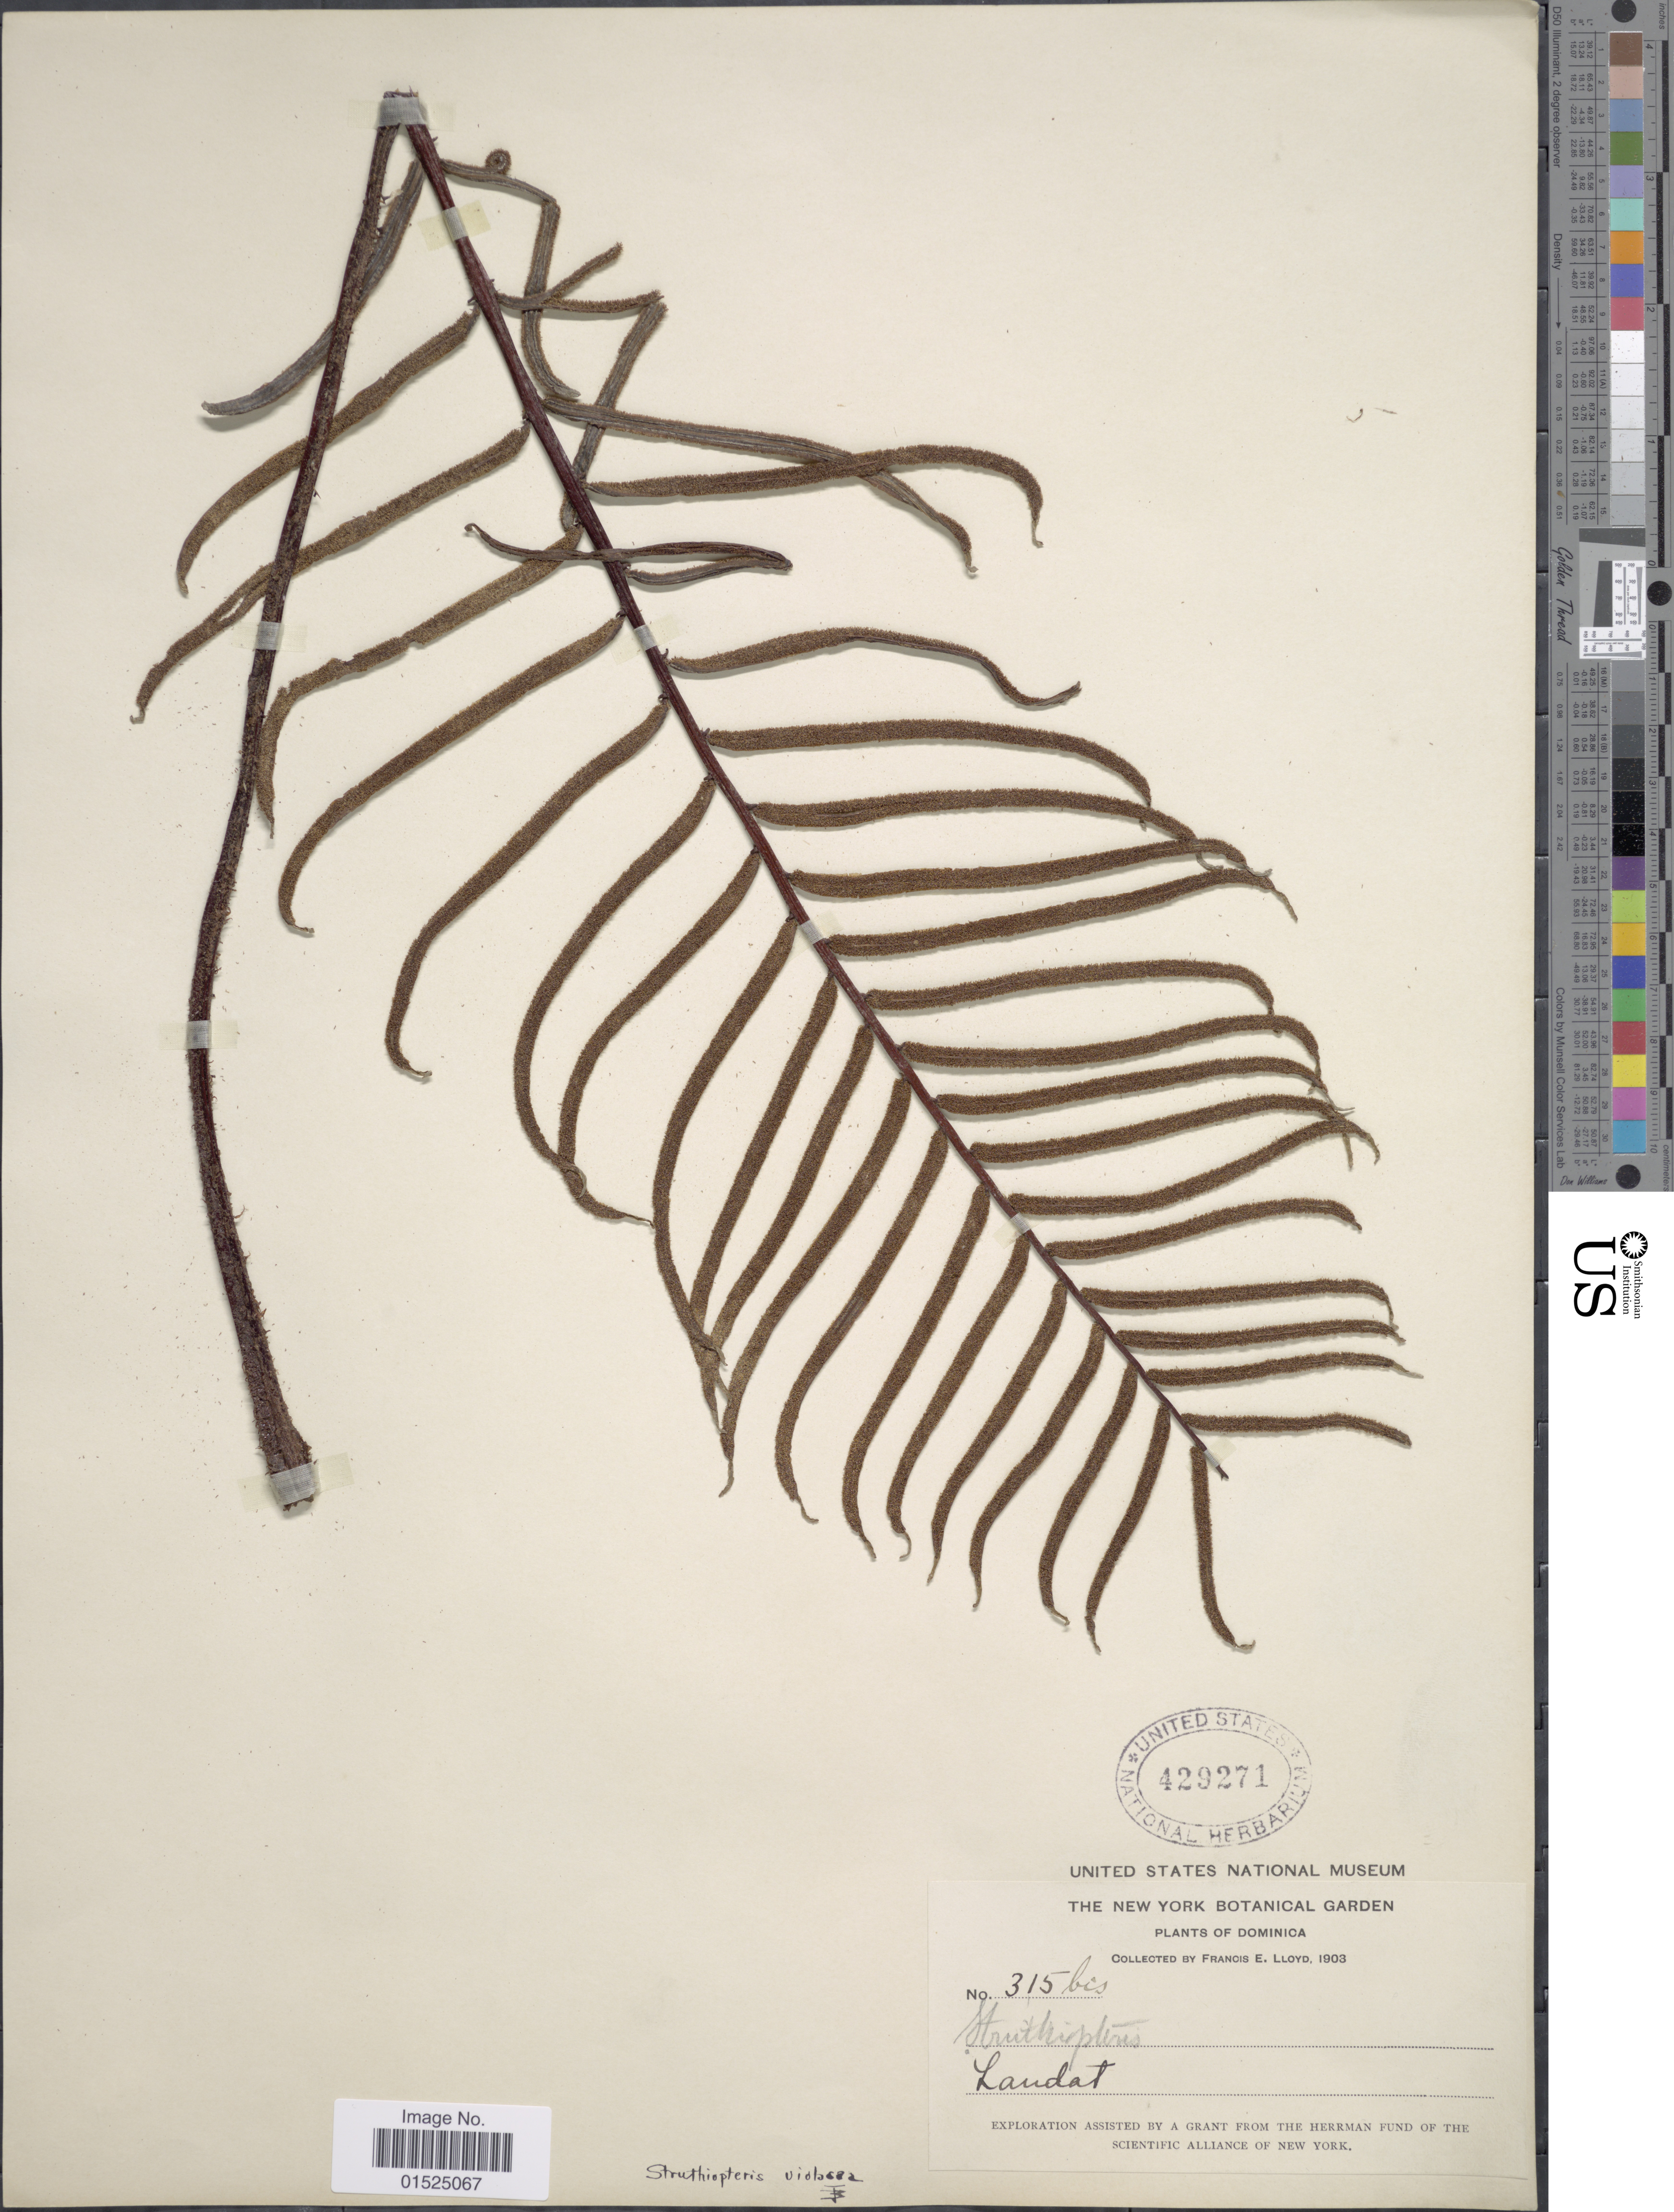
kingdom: Plantae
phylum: Tracheophyta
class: Polypodiopsida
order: Polypodiales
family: Blechnaceae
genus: Blechnum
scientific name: Blechnum violaceum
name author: (Fée) C. Chr.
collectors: Lloyd, C. E.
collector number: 315 bis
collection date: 1903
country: Dominica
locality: Laudat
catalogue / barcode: US 429271